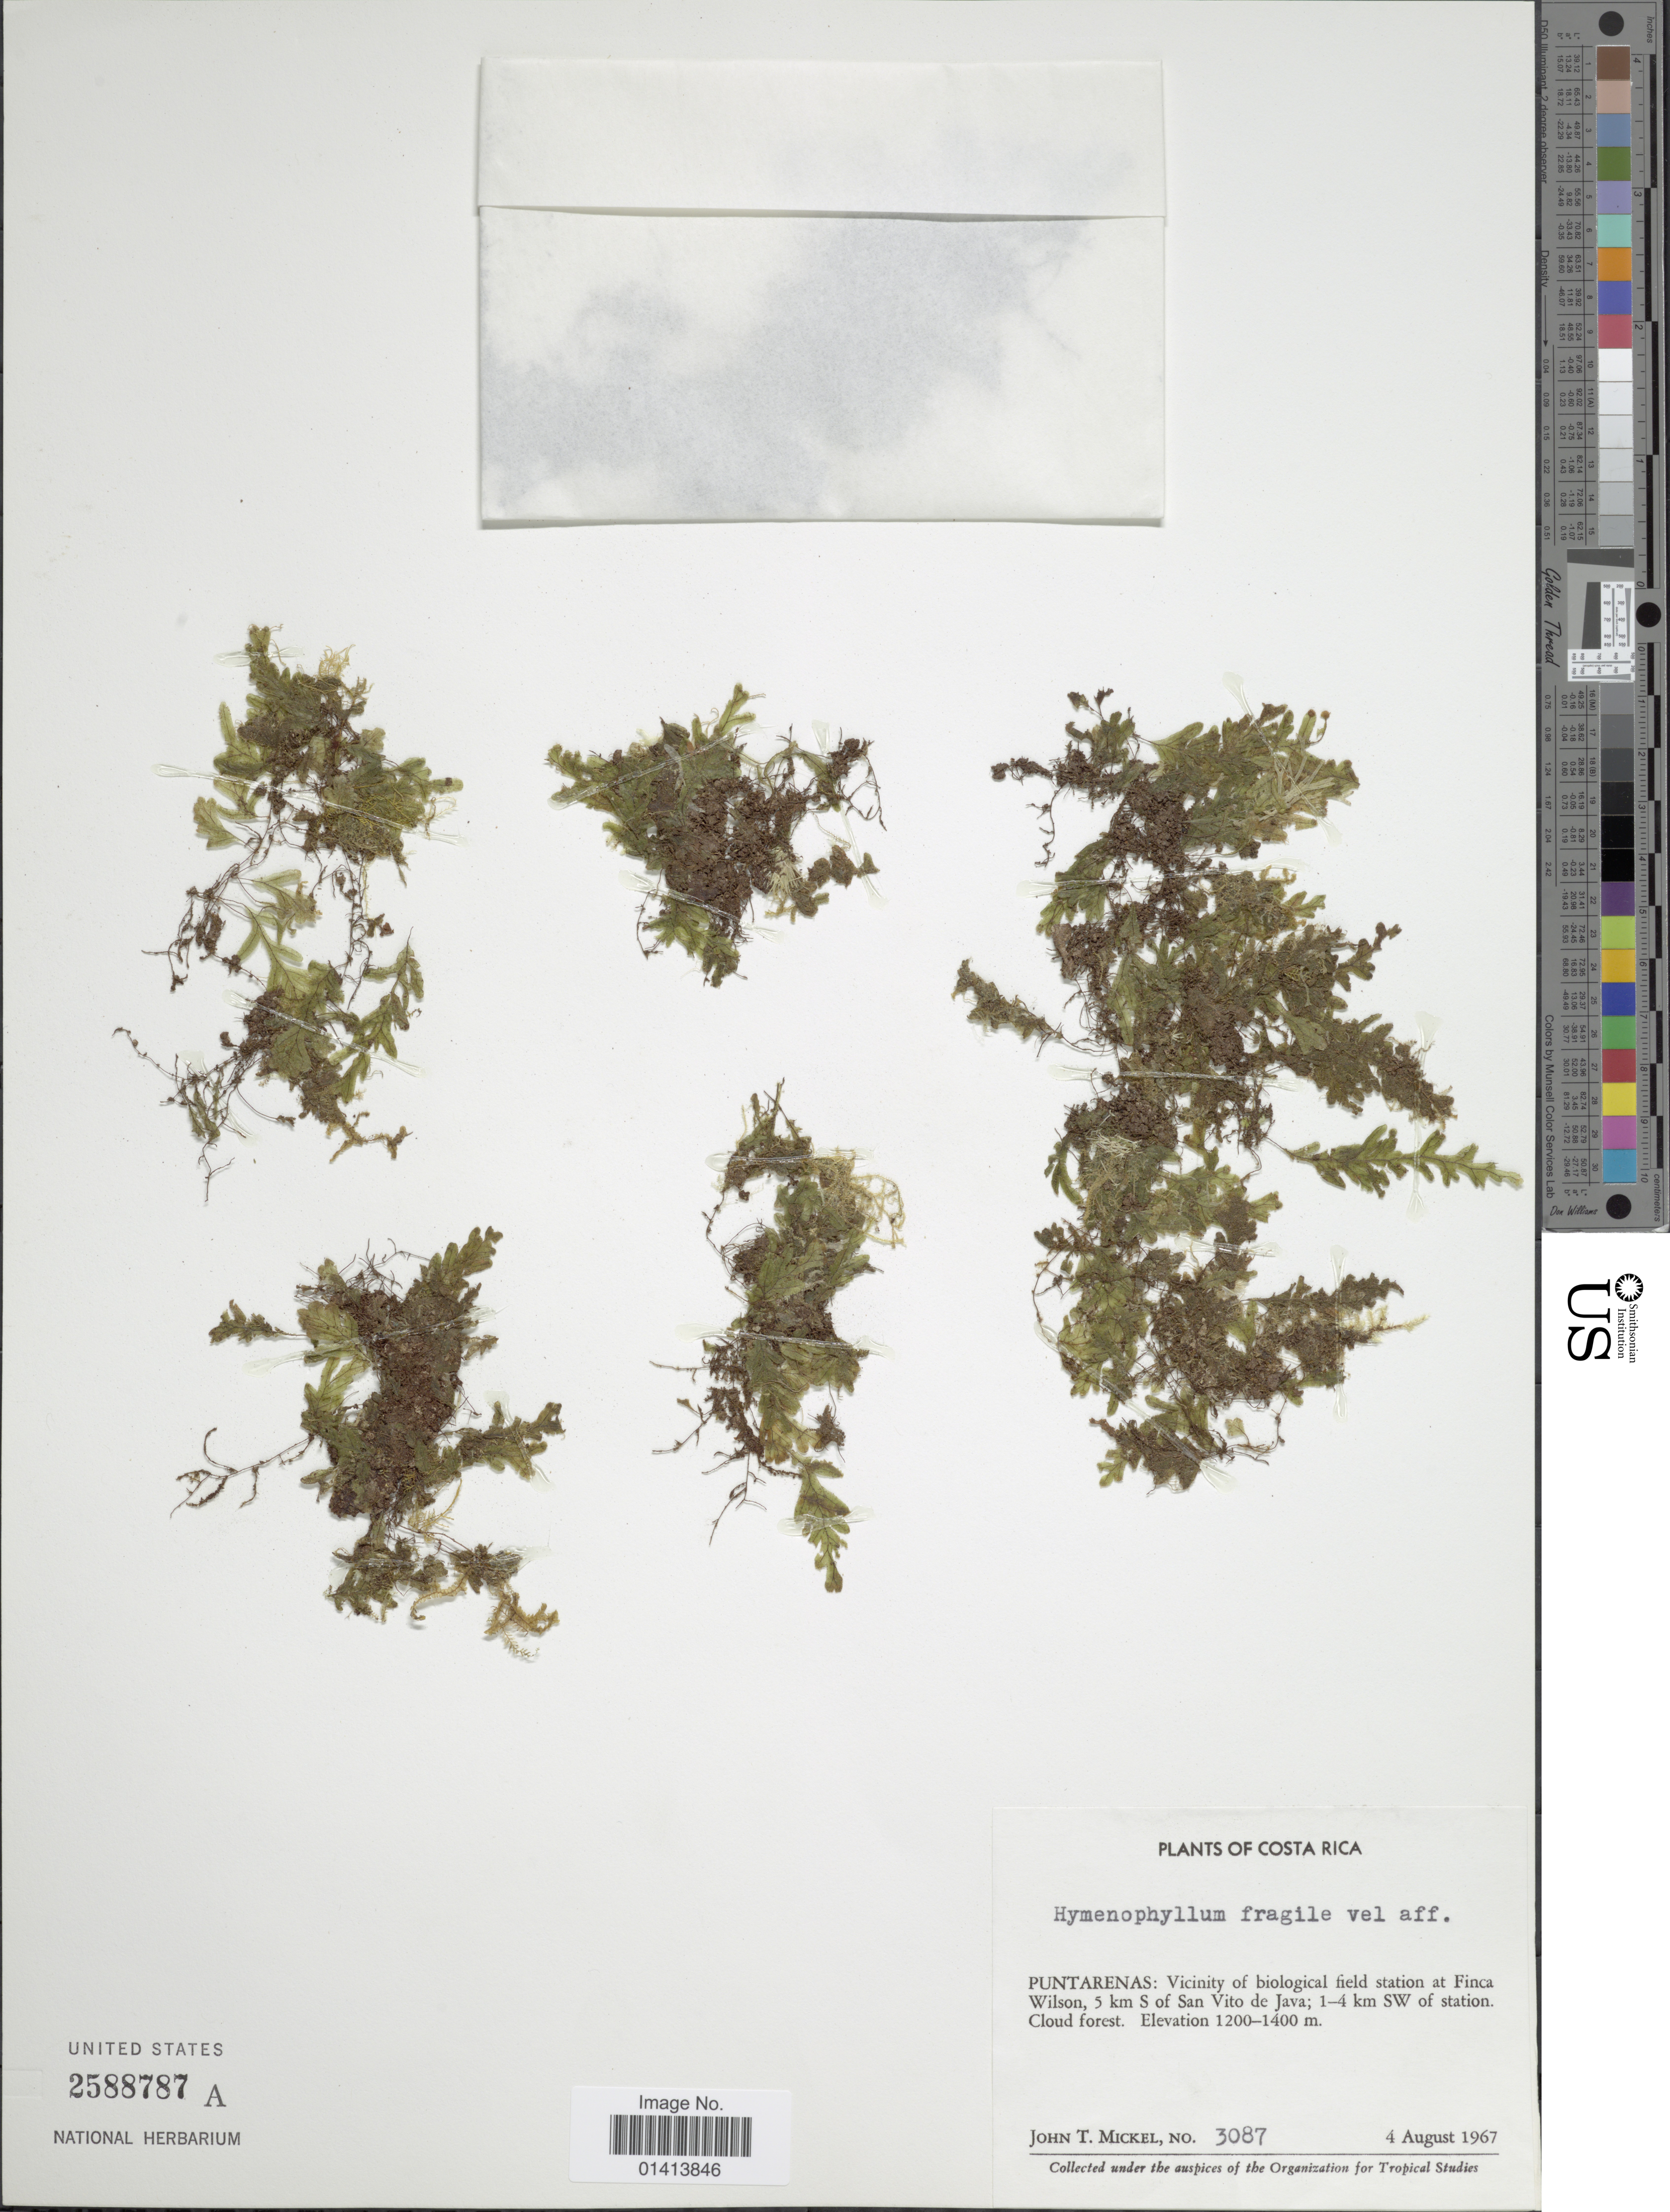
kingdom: Plantae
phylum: Tracheophyta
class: Polypodiopsida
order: Hymenophyllales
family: Hymenophyllaceae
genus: Hymenophyllum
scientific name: Hymenophyllum fragile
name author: (Hedw.) C.V. Morton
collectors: J. T. Mickel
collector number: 3087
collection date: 1967-08-04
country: Costa Rica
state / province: Puntarenas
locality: Vicinity of biological field station at Finca Wilson, 5 km S of San Vito de Java; 1-4 km SW of station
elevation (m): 1200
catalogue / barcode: US 2588787A